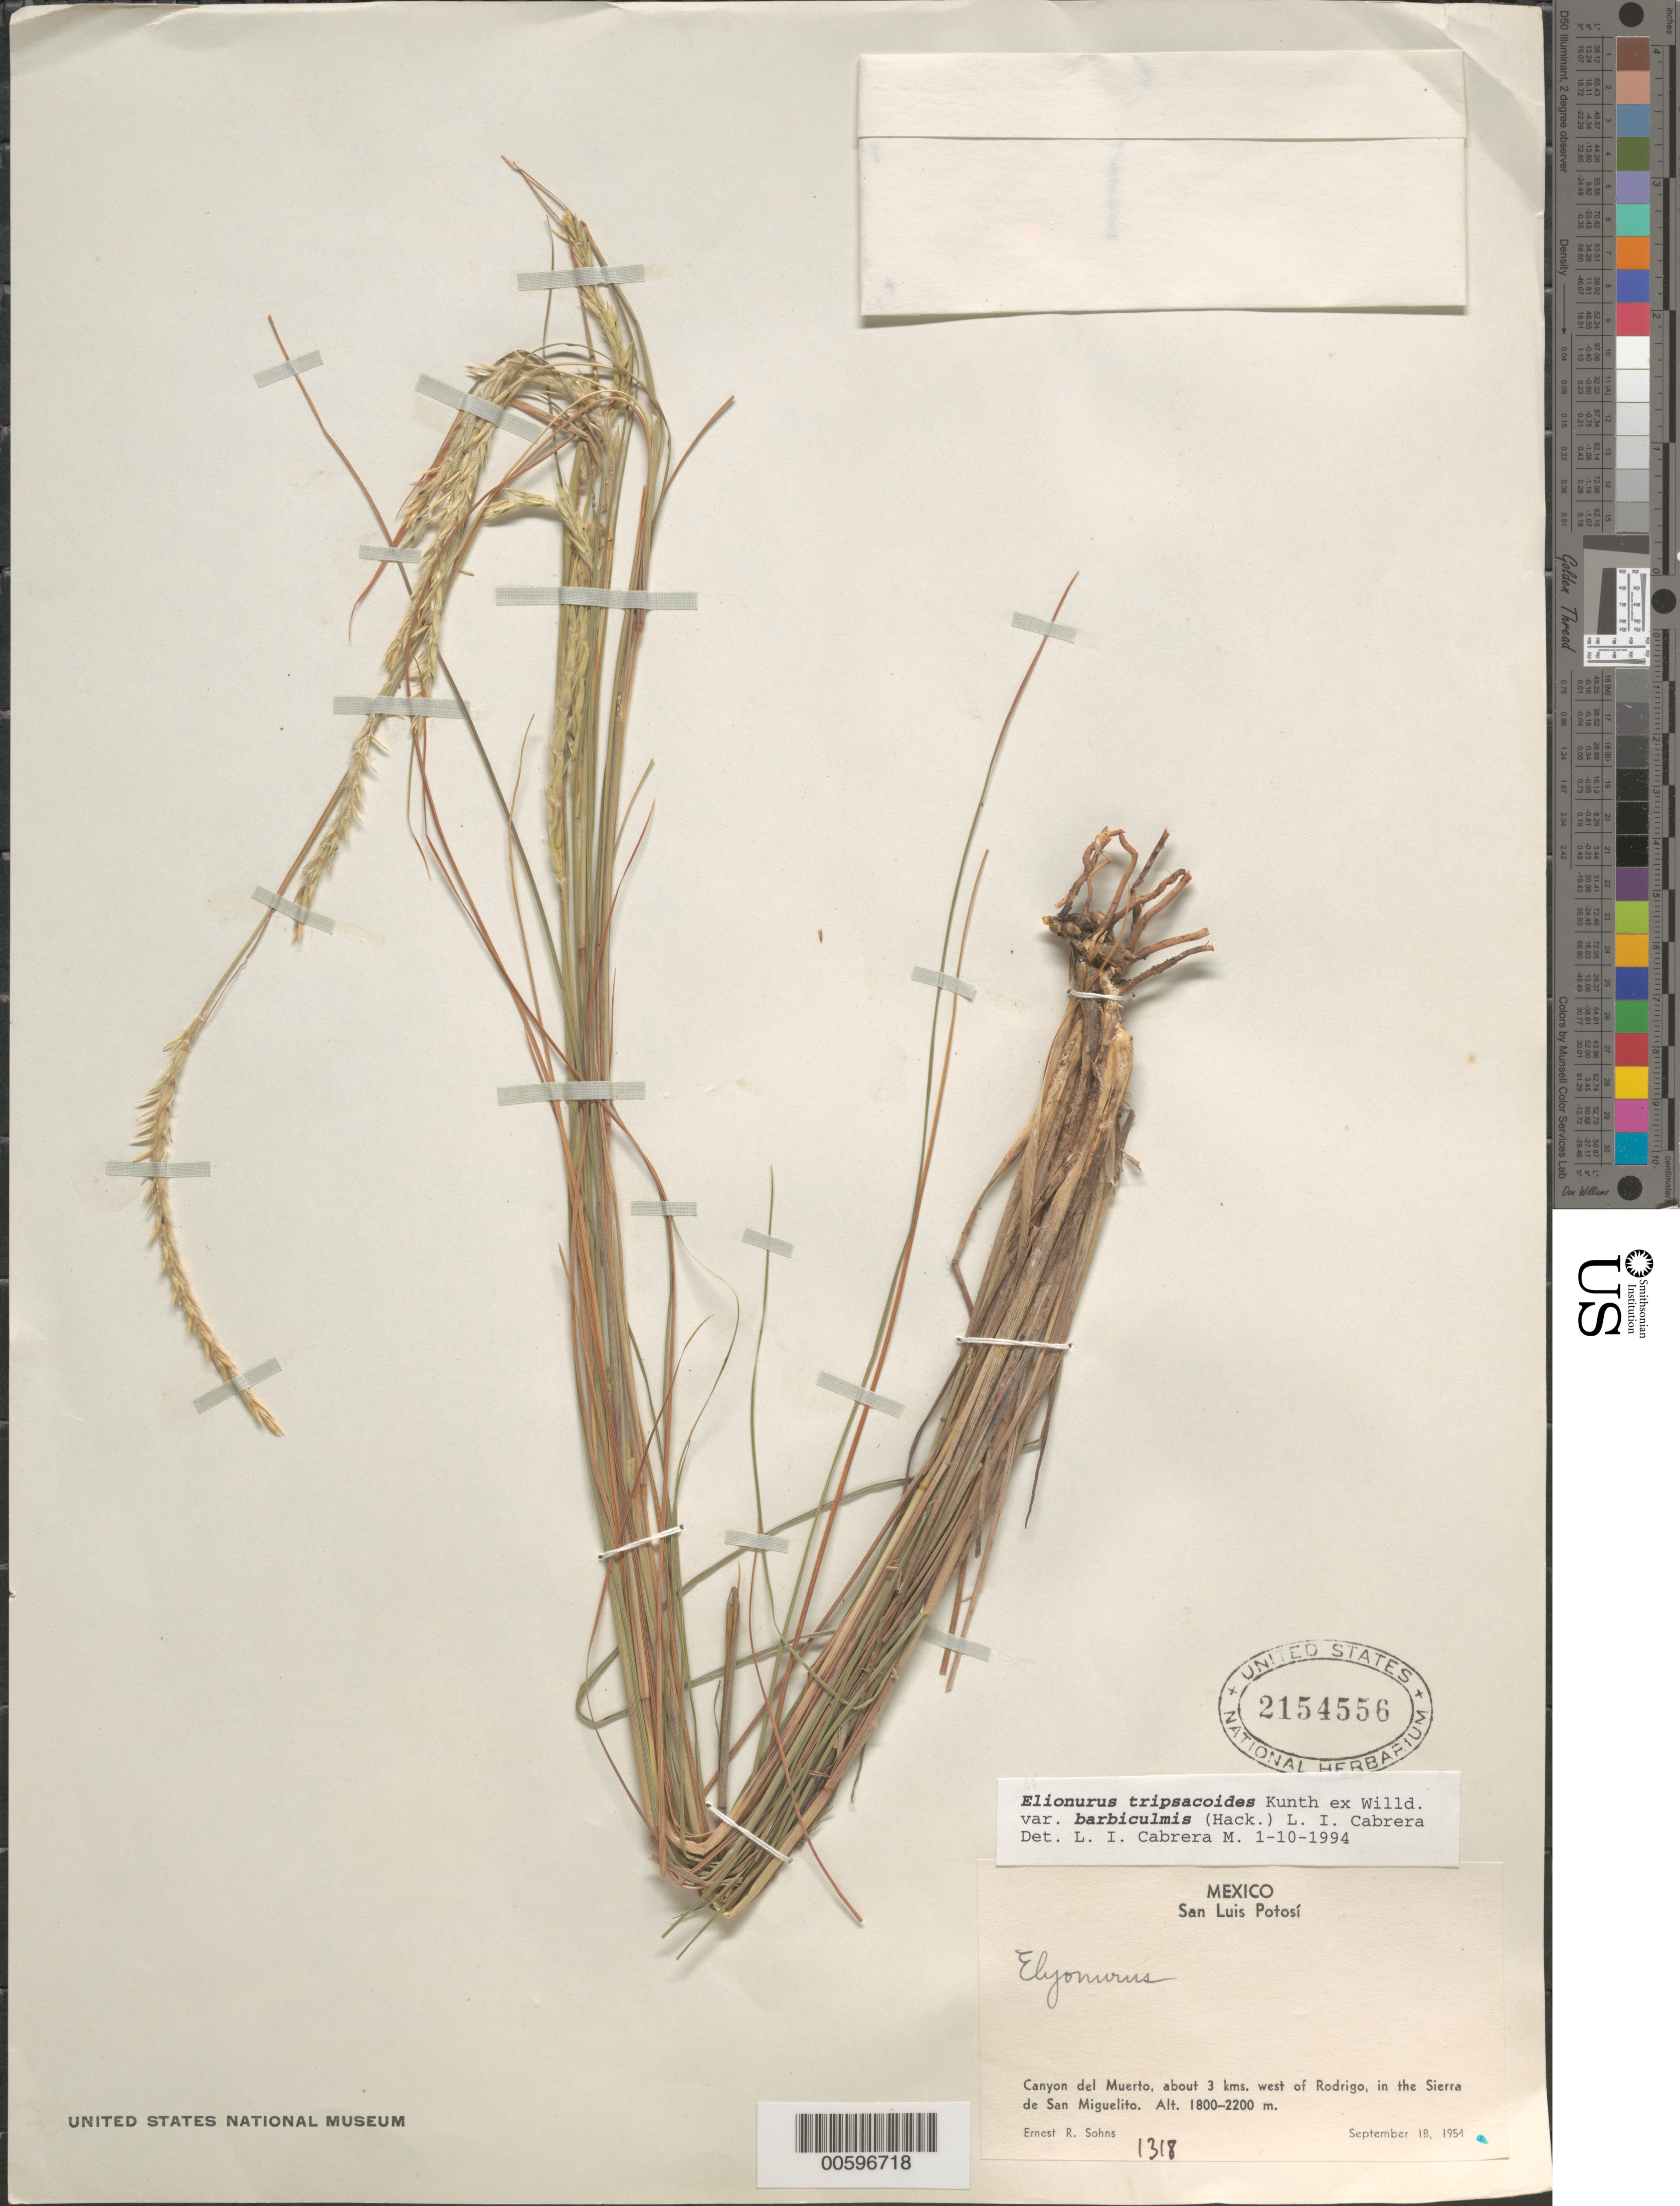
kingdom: Plantae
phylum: Tracheophyta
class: Liliopsida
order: Poales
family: Poaceae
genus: Elionurus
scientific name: Elionurus tripsacoides var. barbiculmis (Hack.) L.I. Cabrera & Dávila, comb. ined.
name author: (Hack.) L.I. Cabrera & Dávila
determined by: Cabrera M., L. I.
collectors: E. R. Sohns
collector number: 1318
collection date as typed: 18 Sep 1954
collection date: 1954-09-18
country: Mexico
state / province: San Luis Potosi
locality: Canyon del Muerto, ca 3 km W of Rodrigo, in the Sierra de San Miguelito.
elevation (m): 1800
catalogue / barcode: US 2154556